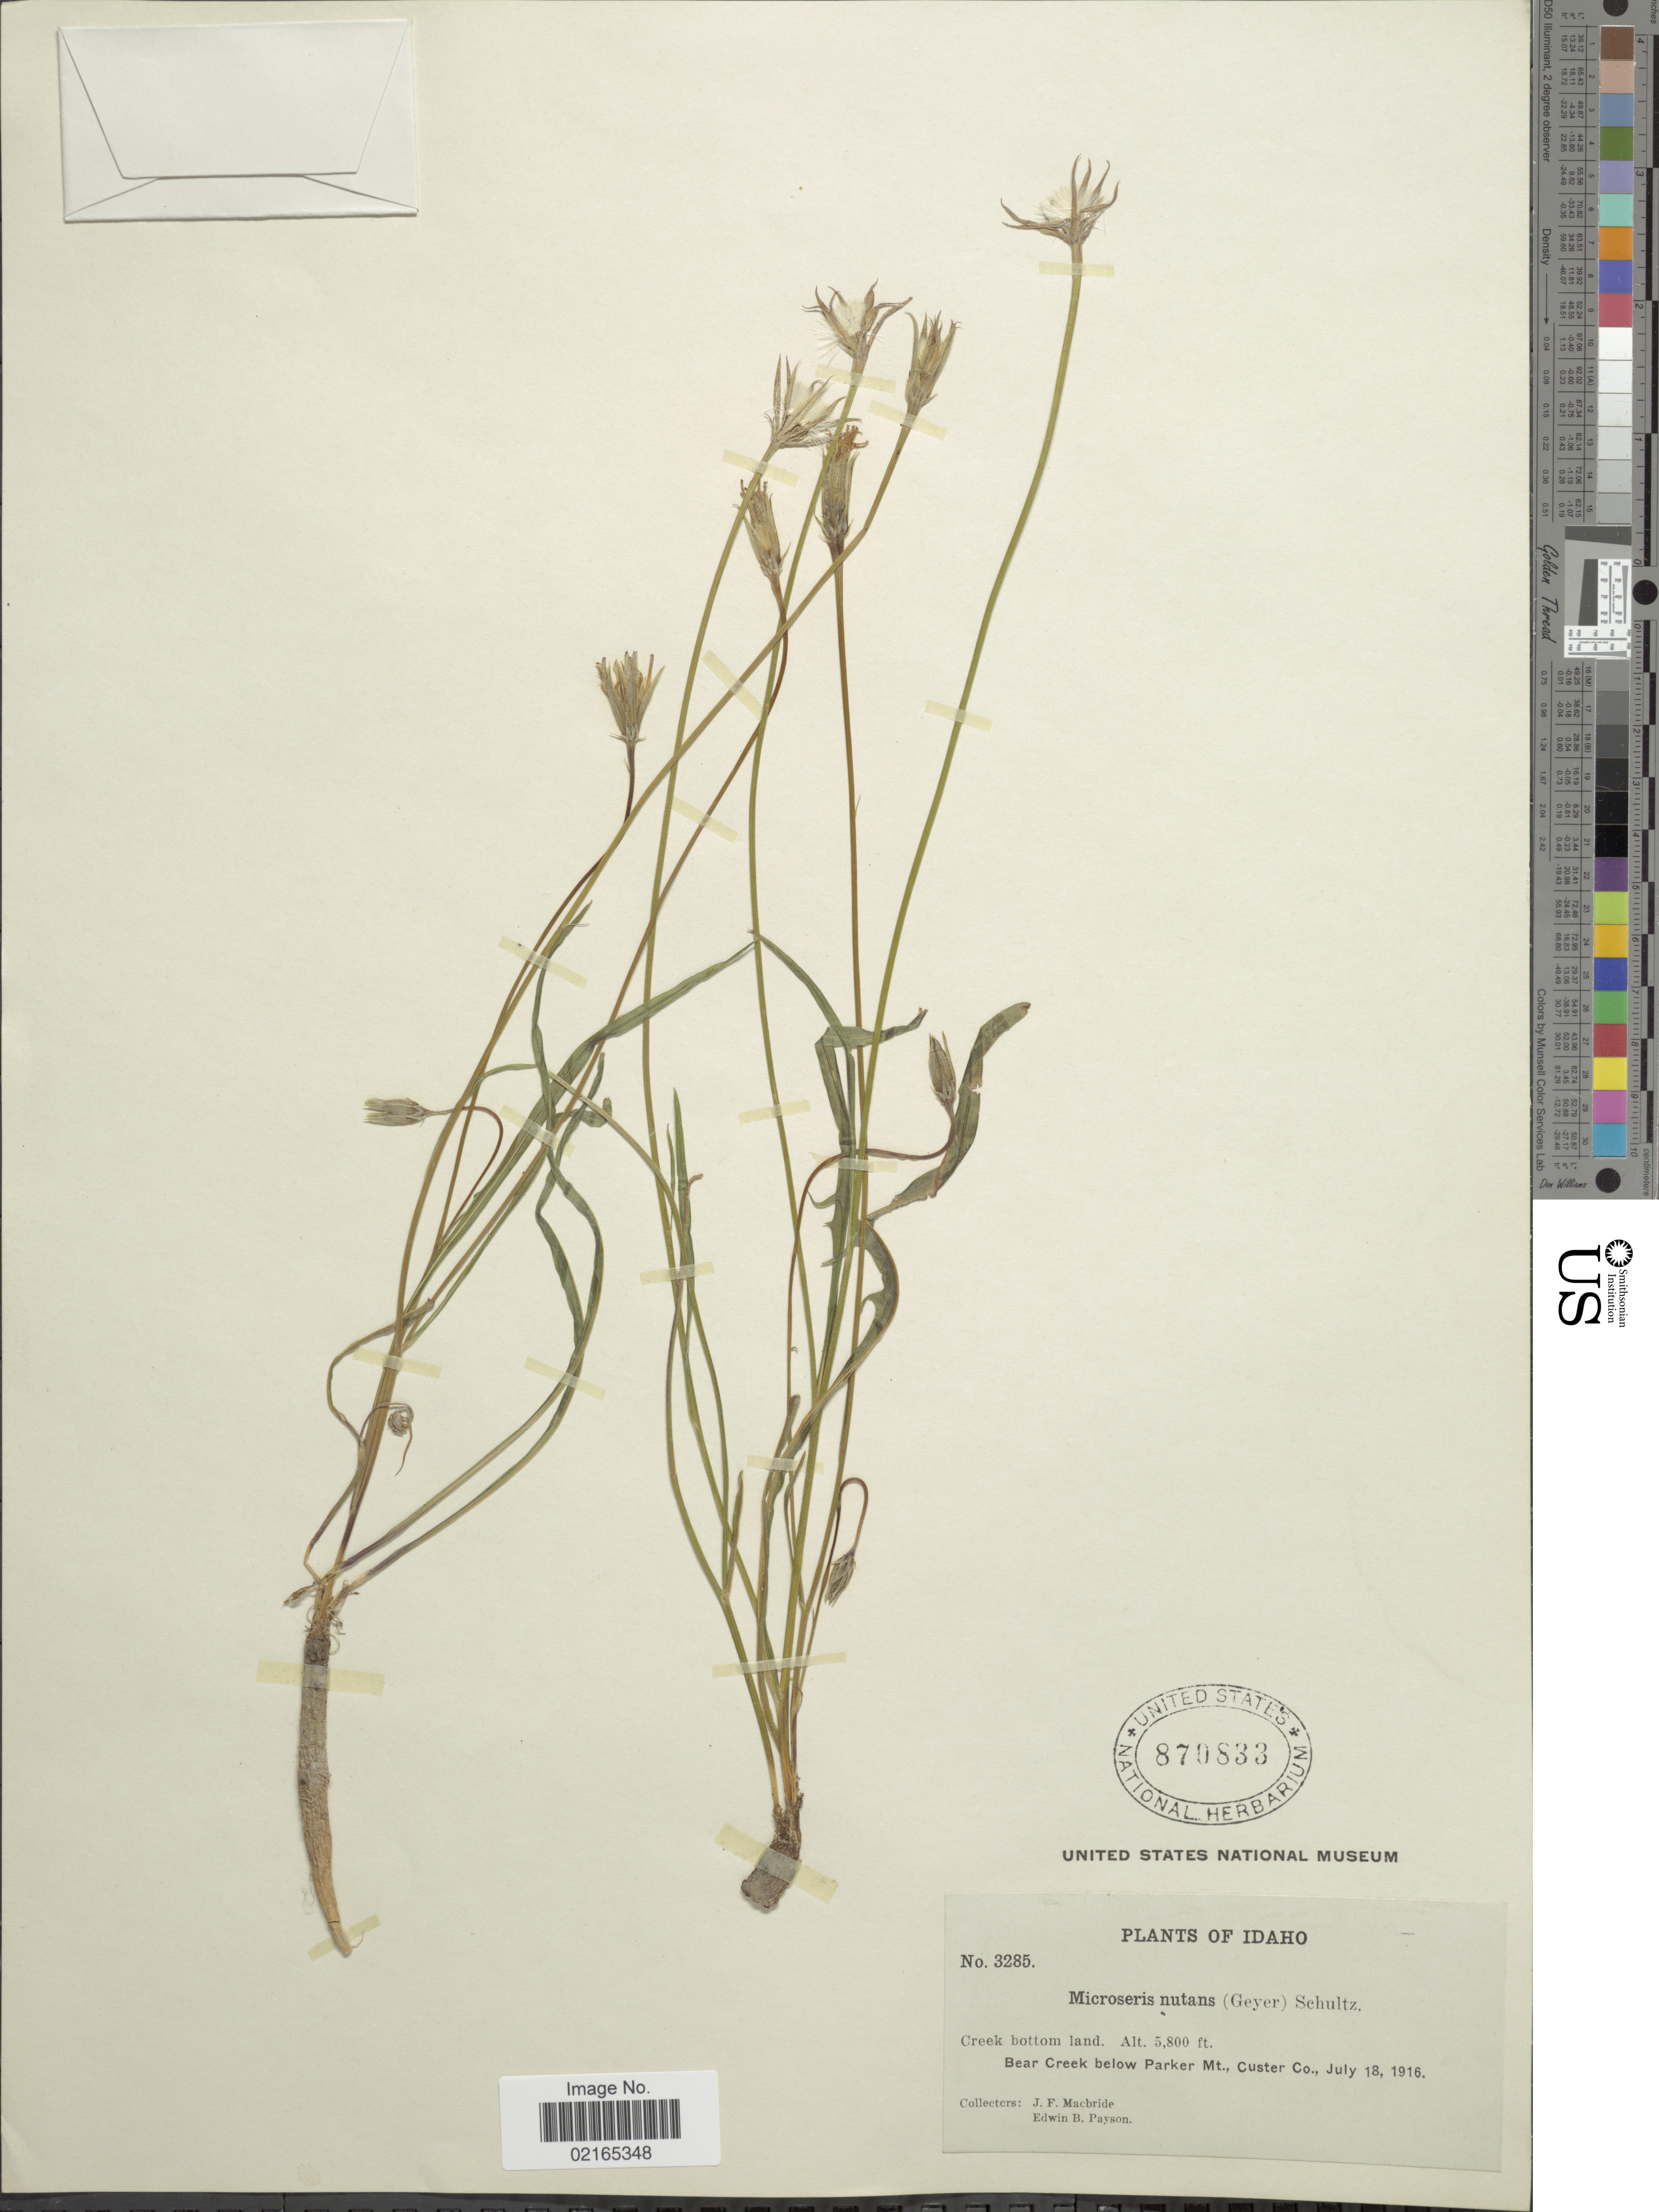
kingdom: Plantae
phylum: Tracheophyta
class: Magnoliopsida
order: Asterales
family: Asteraceae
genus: Microseris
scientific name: Microseris nutans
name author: (Hook.) Sch. Bip.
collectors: J. F. Macbride & E. B. Payson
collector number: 3285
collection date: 1916-07-18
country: United States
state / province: Idaho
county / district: Custer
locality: Creek bottom land, Bear Creek below Parker Mt..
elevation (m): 1768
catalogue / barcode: US 870833